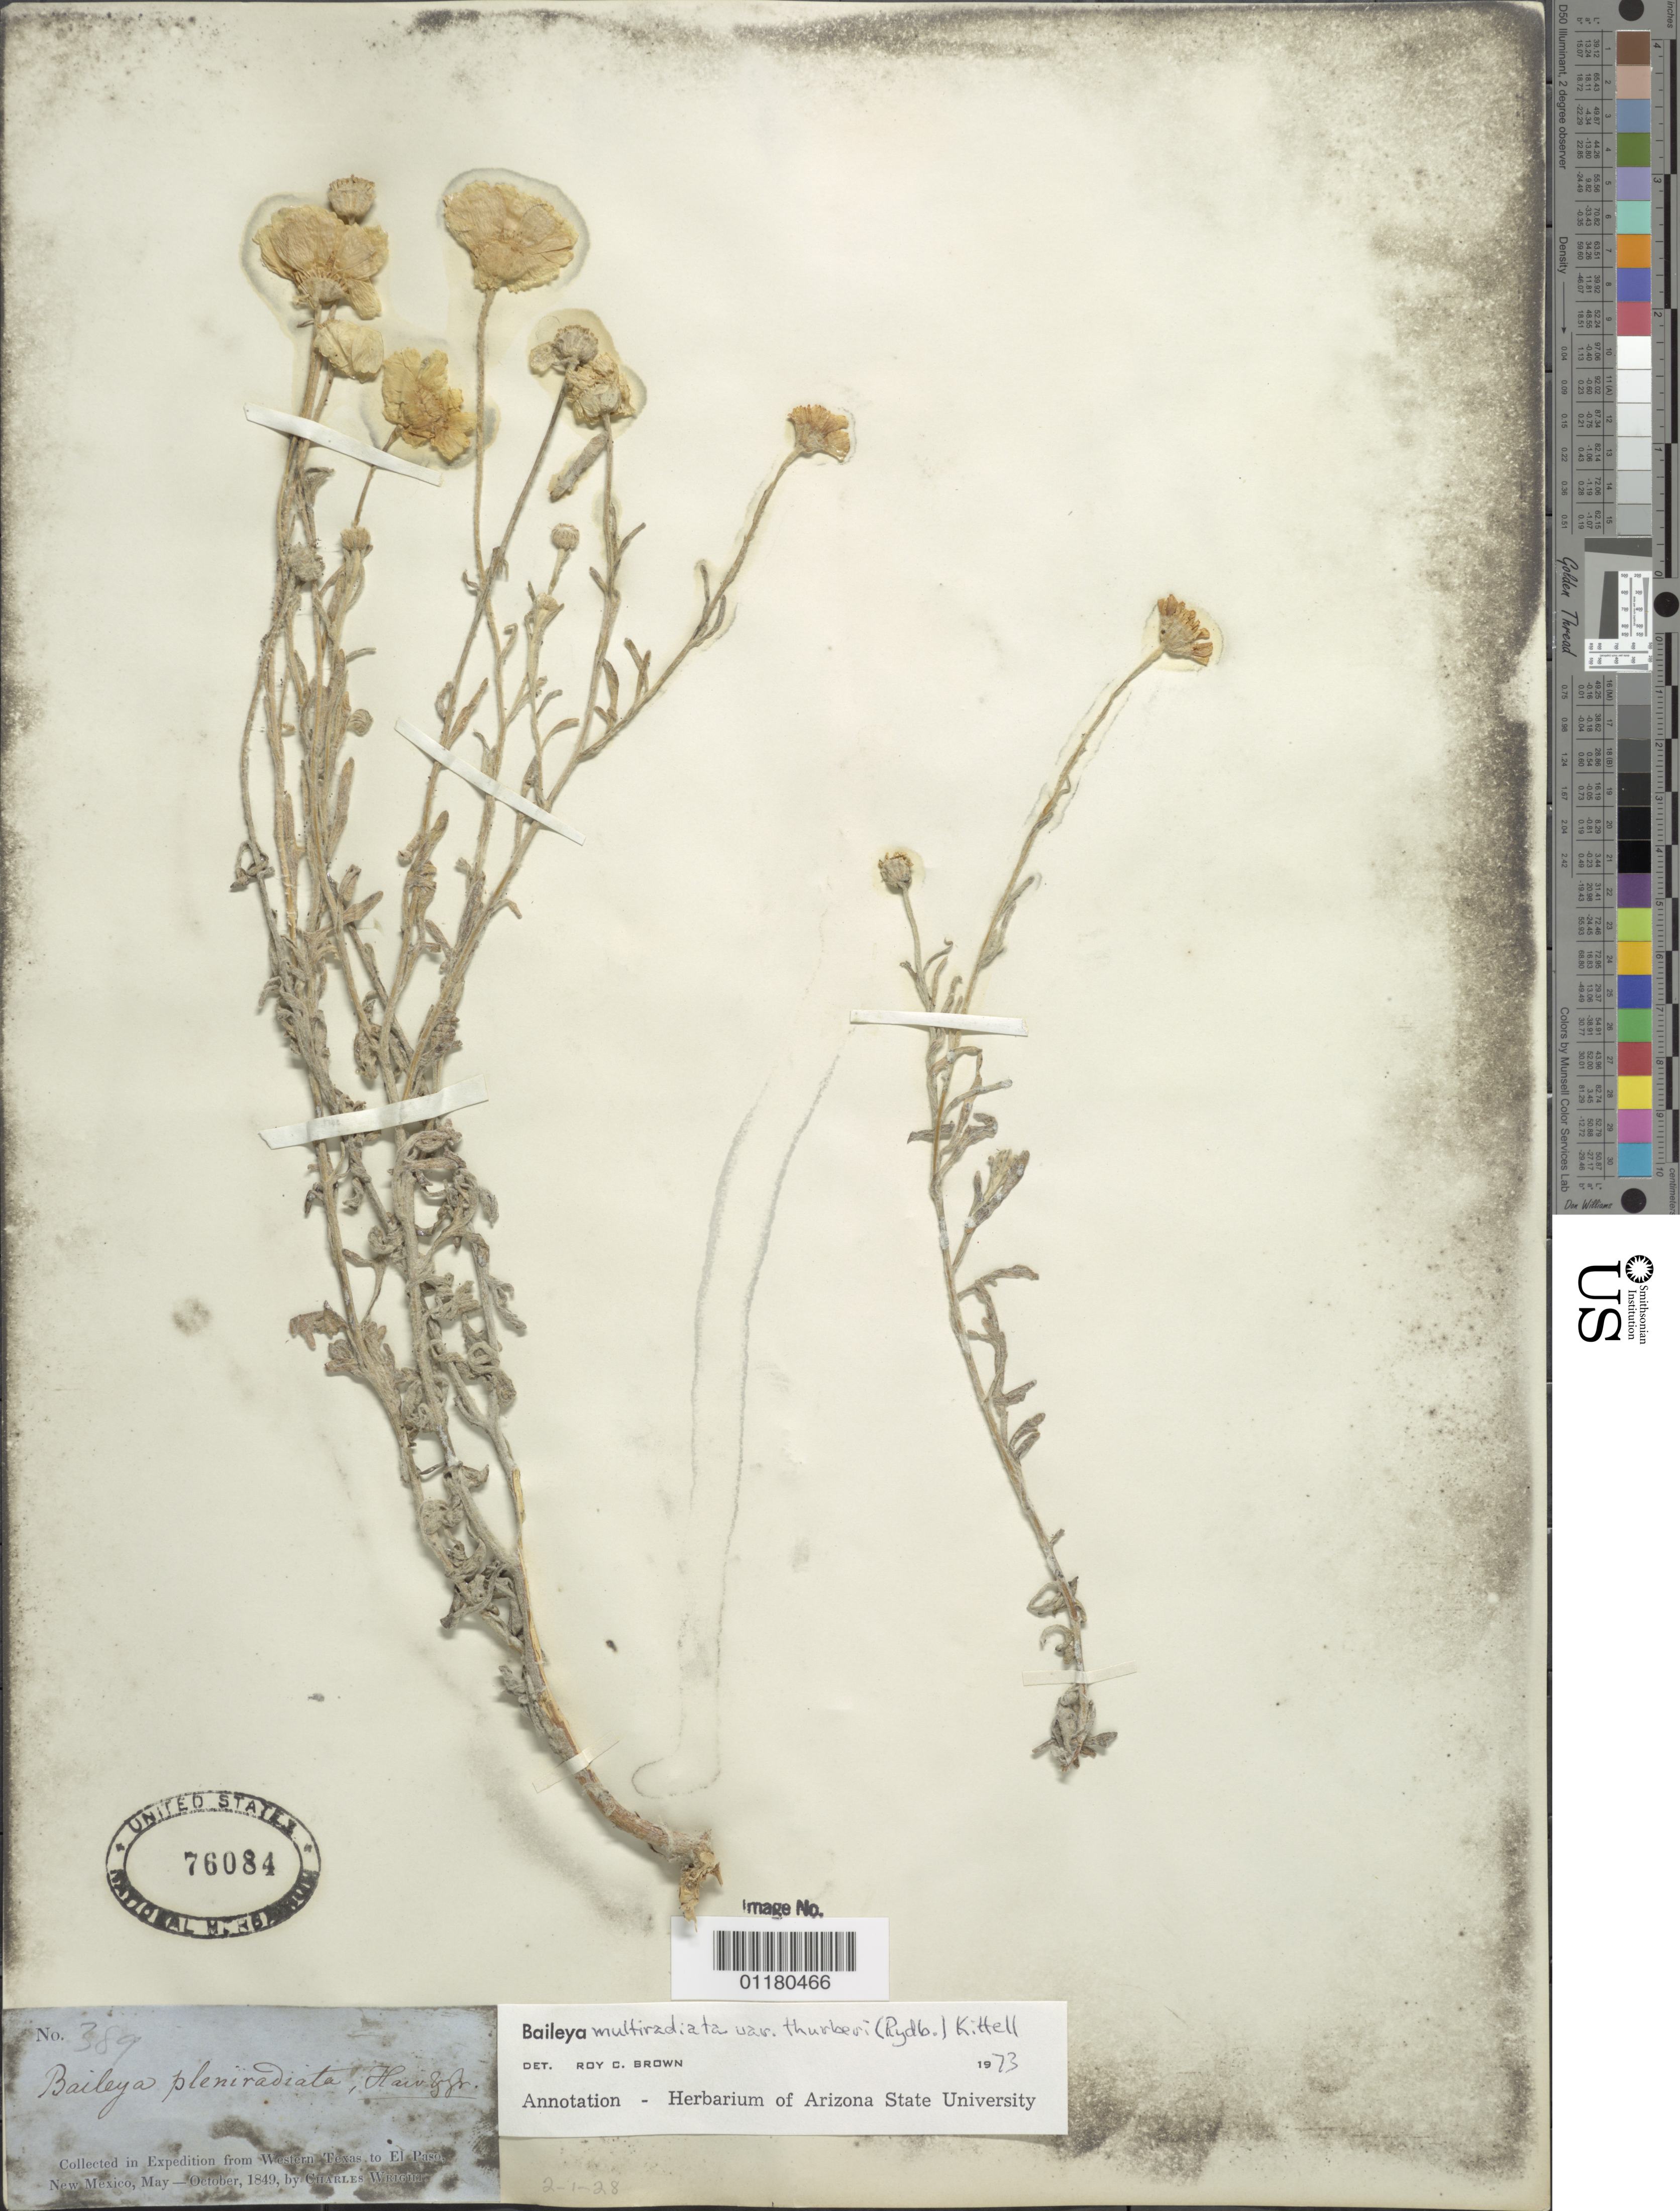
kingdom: Plantae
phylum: Tracheophyta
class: Magnoliopsida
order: Asterales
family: Asteraceae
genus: Baileya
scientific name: Baileya multiradiata var. thurberi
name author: (Rydb.) Kittell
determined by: Brown, Roy C.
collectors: C. Wright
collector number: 389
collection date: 1849-05/1849-10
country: United States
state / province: New Mexico / Texas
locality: from Western Texas to El Paso, New Mexico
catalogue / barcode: US 76084